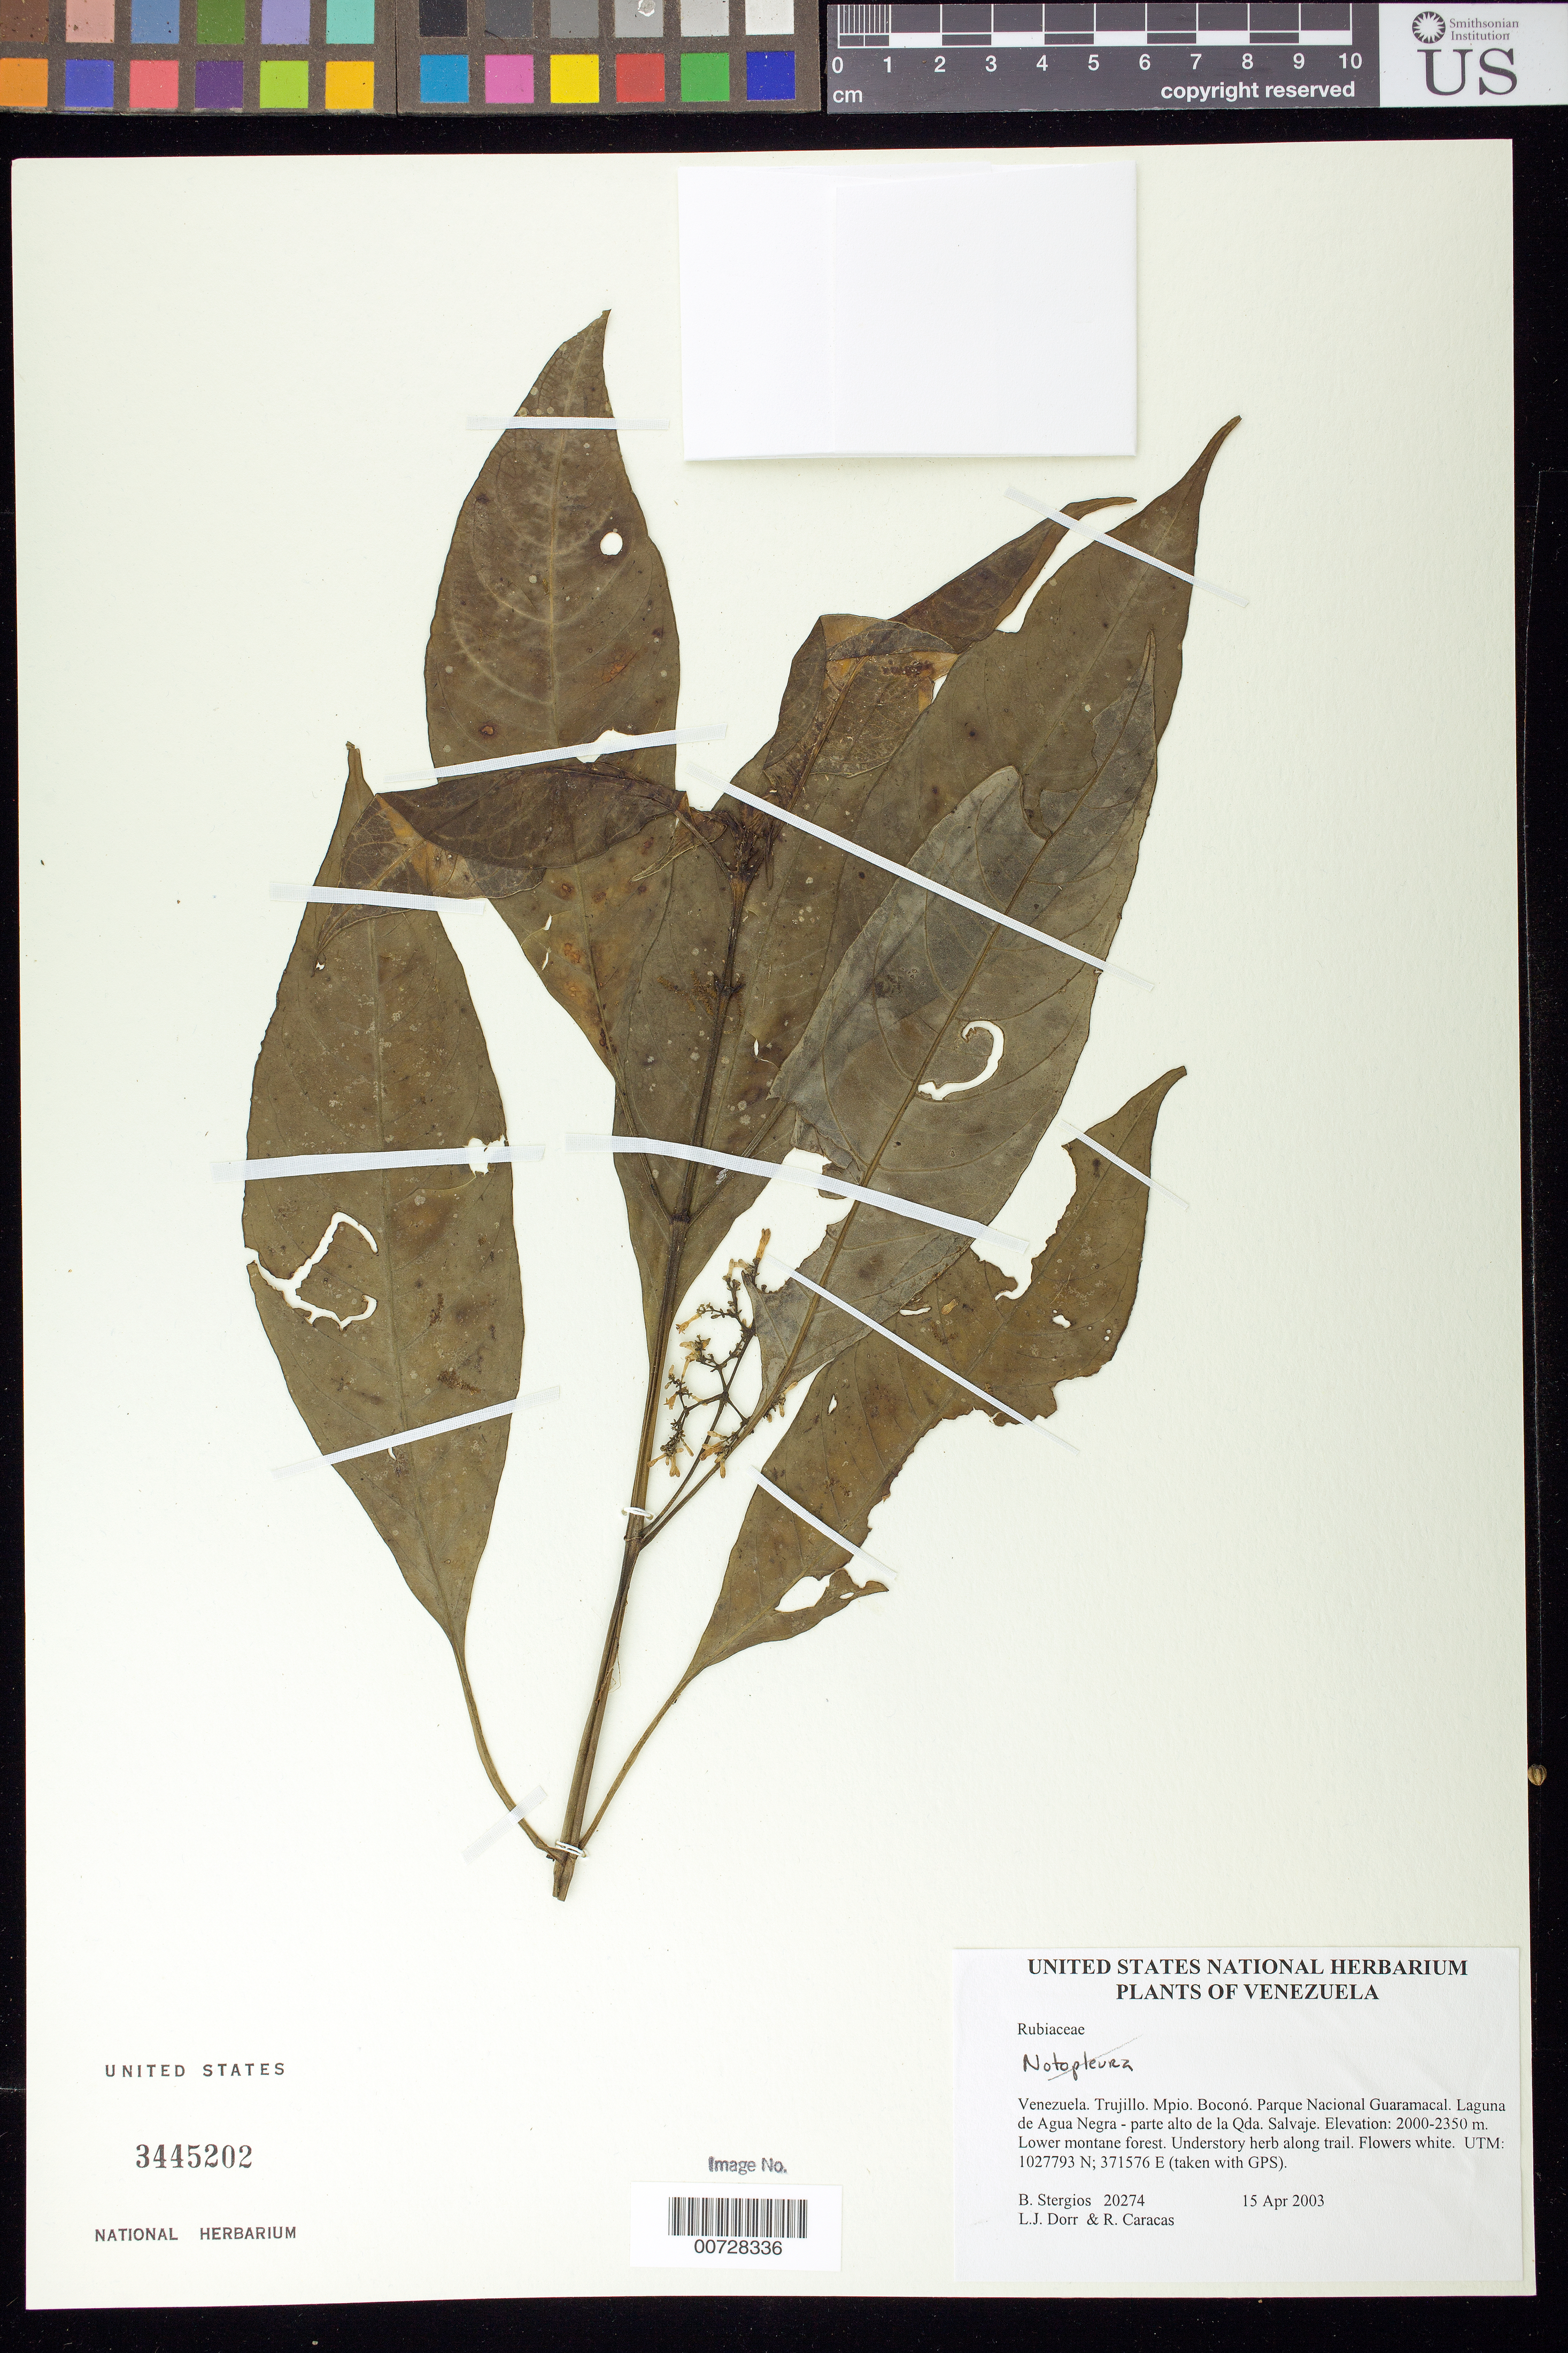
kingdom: Plantae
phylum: Tracheophyta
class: Magnoliopsida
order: Gentianales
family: Rubiaceae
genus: Notopleura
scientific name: Notopleura sp.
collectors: B. G. Stergios, L. J. Dorr & R. Caracas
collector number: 20274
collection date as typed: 15 Apr 2003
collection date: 2003-04-15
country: Venezuela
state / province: Trujillo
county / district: Boconó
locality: Parque Nacional Guaramacal, Laguna de Agua Negra - parte alto de la Qda. Salvaje.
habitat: Lower montane forest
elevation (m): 2000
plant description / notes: PORT, US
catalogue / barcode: US 3445202